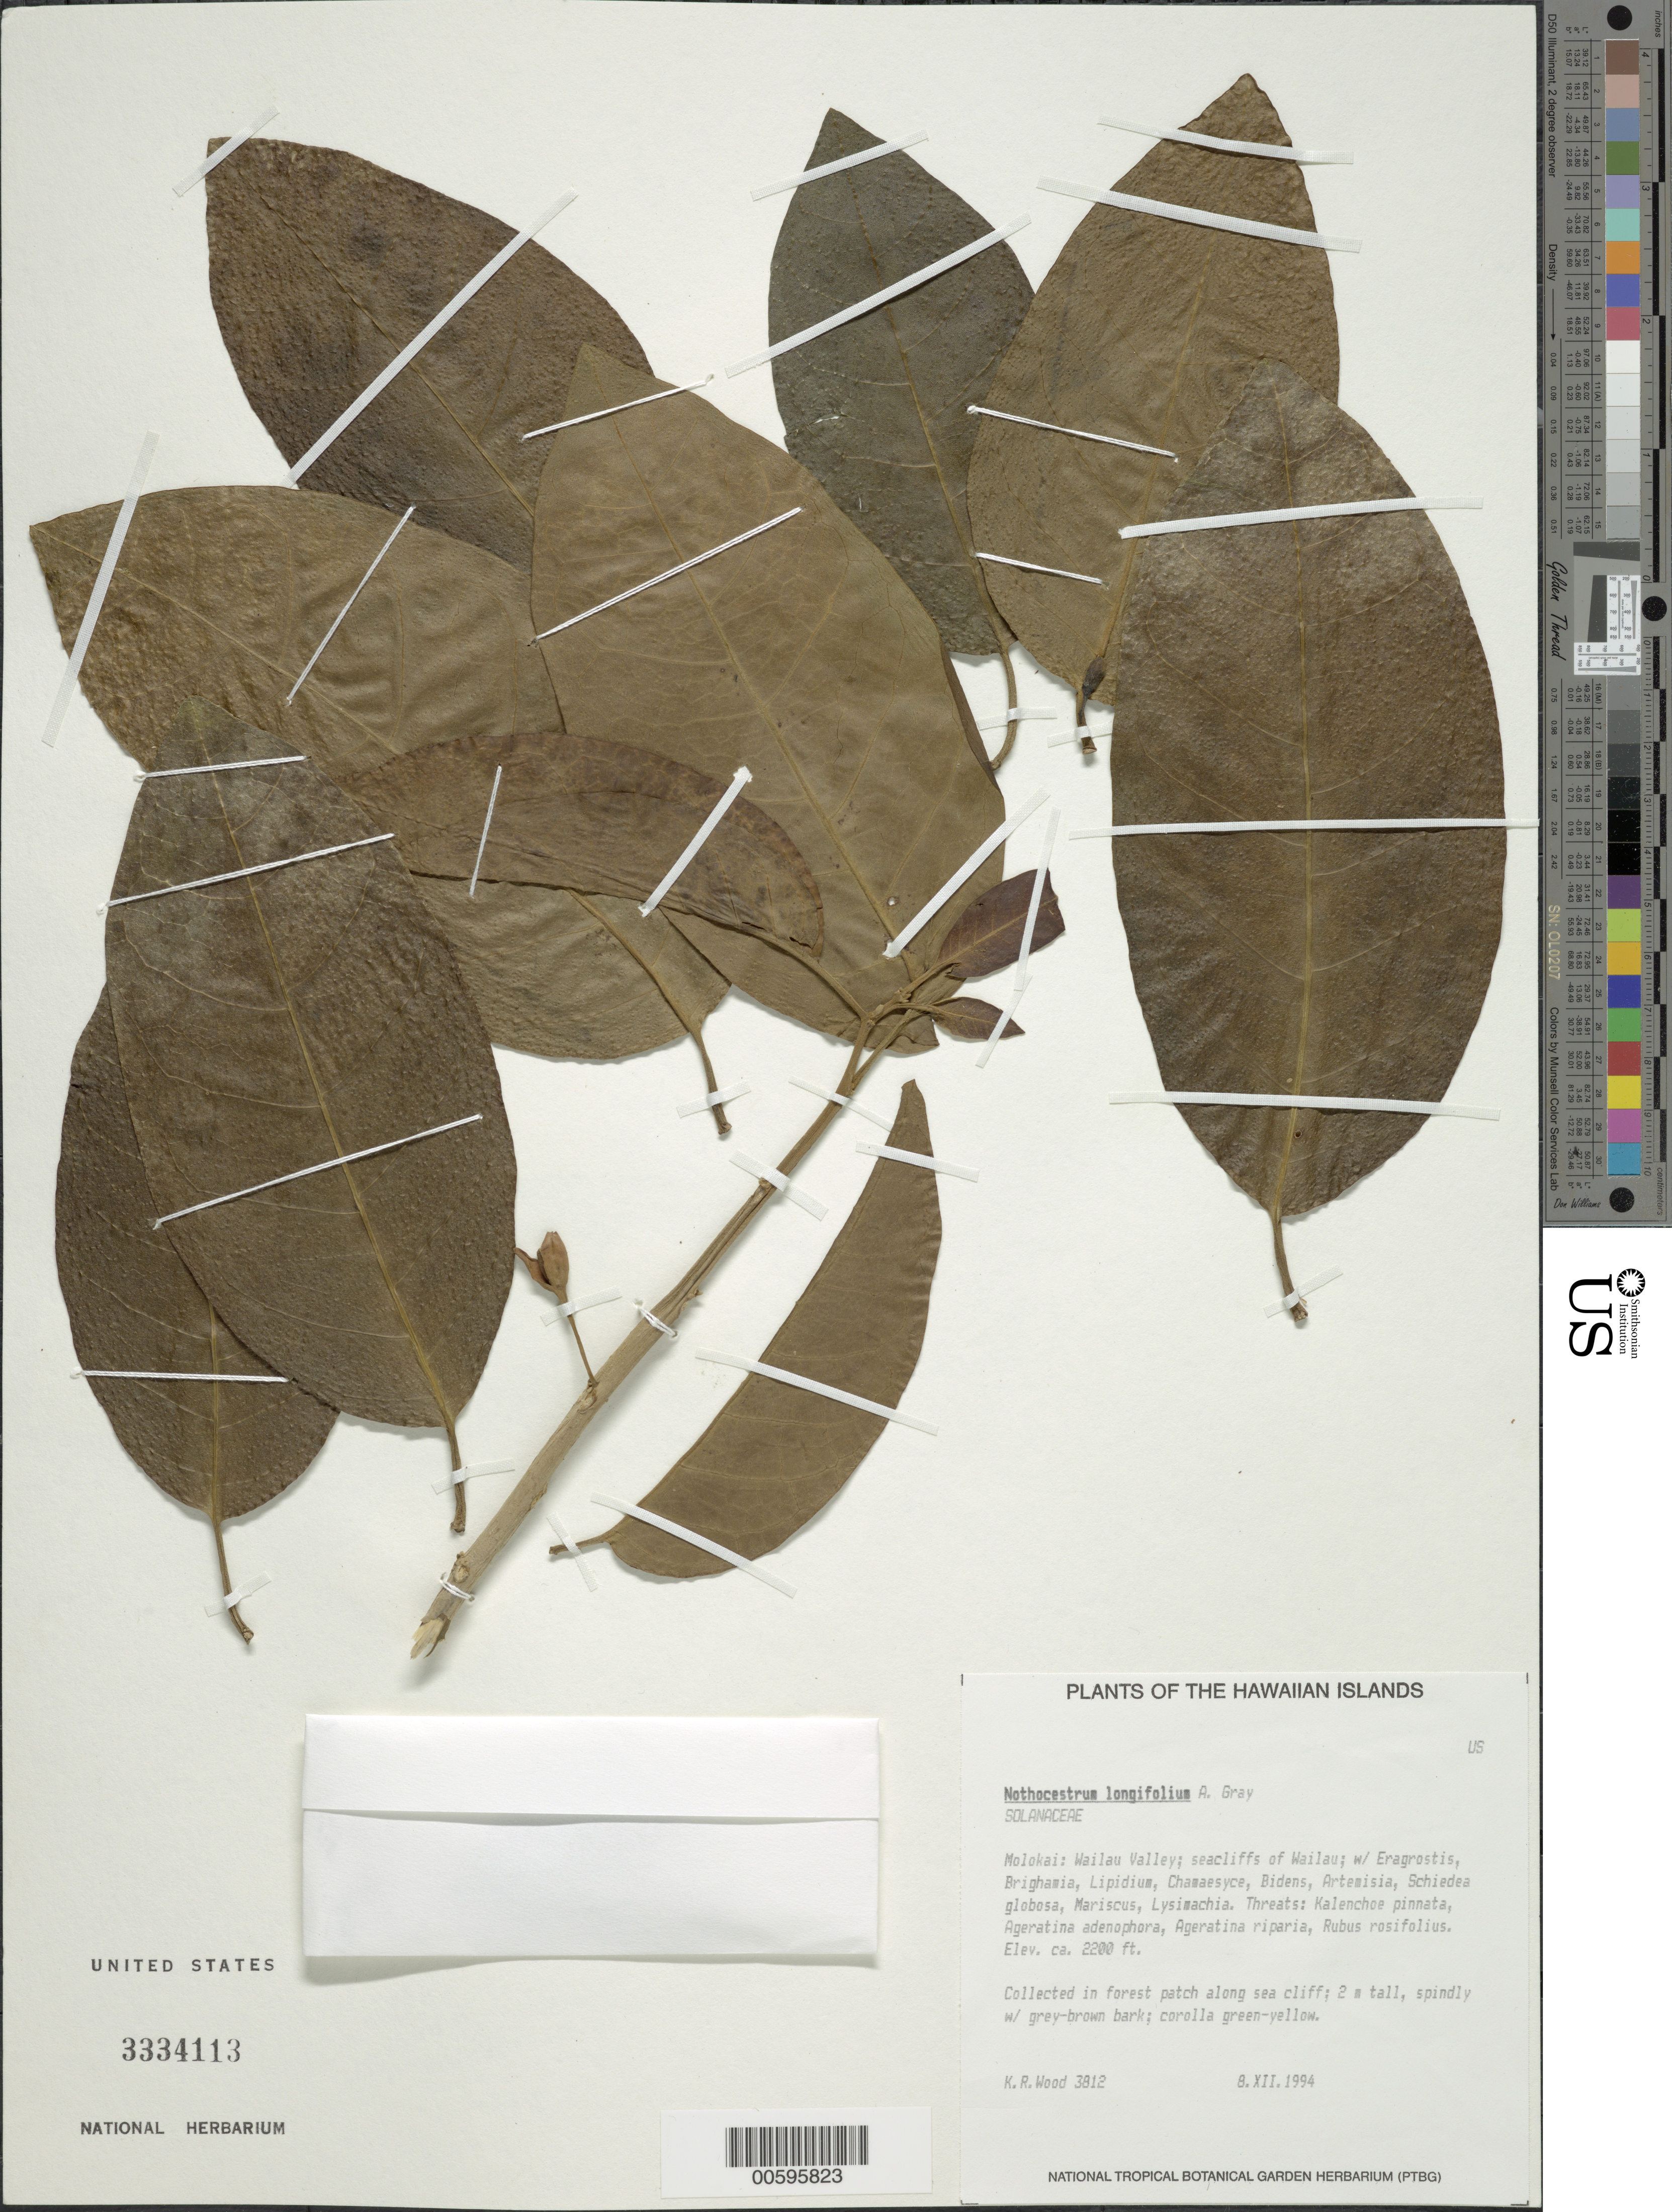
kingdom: Plantae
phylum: Tracheophyta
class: Magnoliopsida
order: Solanales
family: Solanaceae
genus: Nothocestrum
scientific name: Nothocestrum longifolium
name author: A. Gray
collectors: K. R. Wood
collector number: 3812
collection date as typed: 8 Dec 1994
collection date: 1994-12-08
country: United States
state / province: Hawaii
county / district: Maui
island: Moloka'i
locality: Wailau Valley; seacliffs of Wailau.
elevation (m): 671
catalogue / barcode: US 3334113